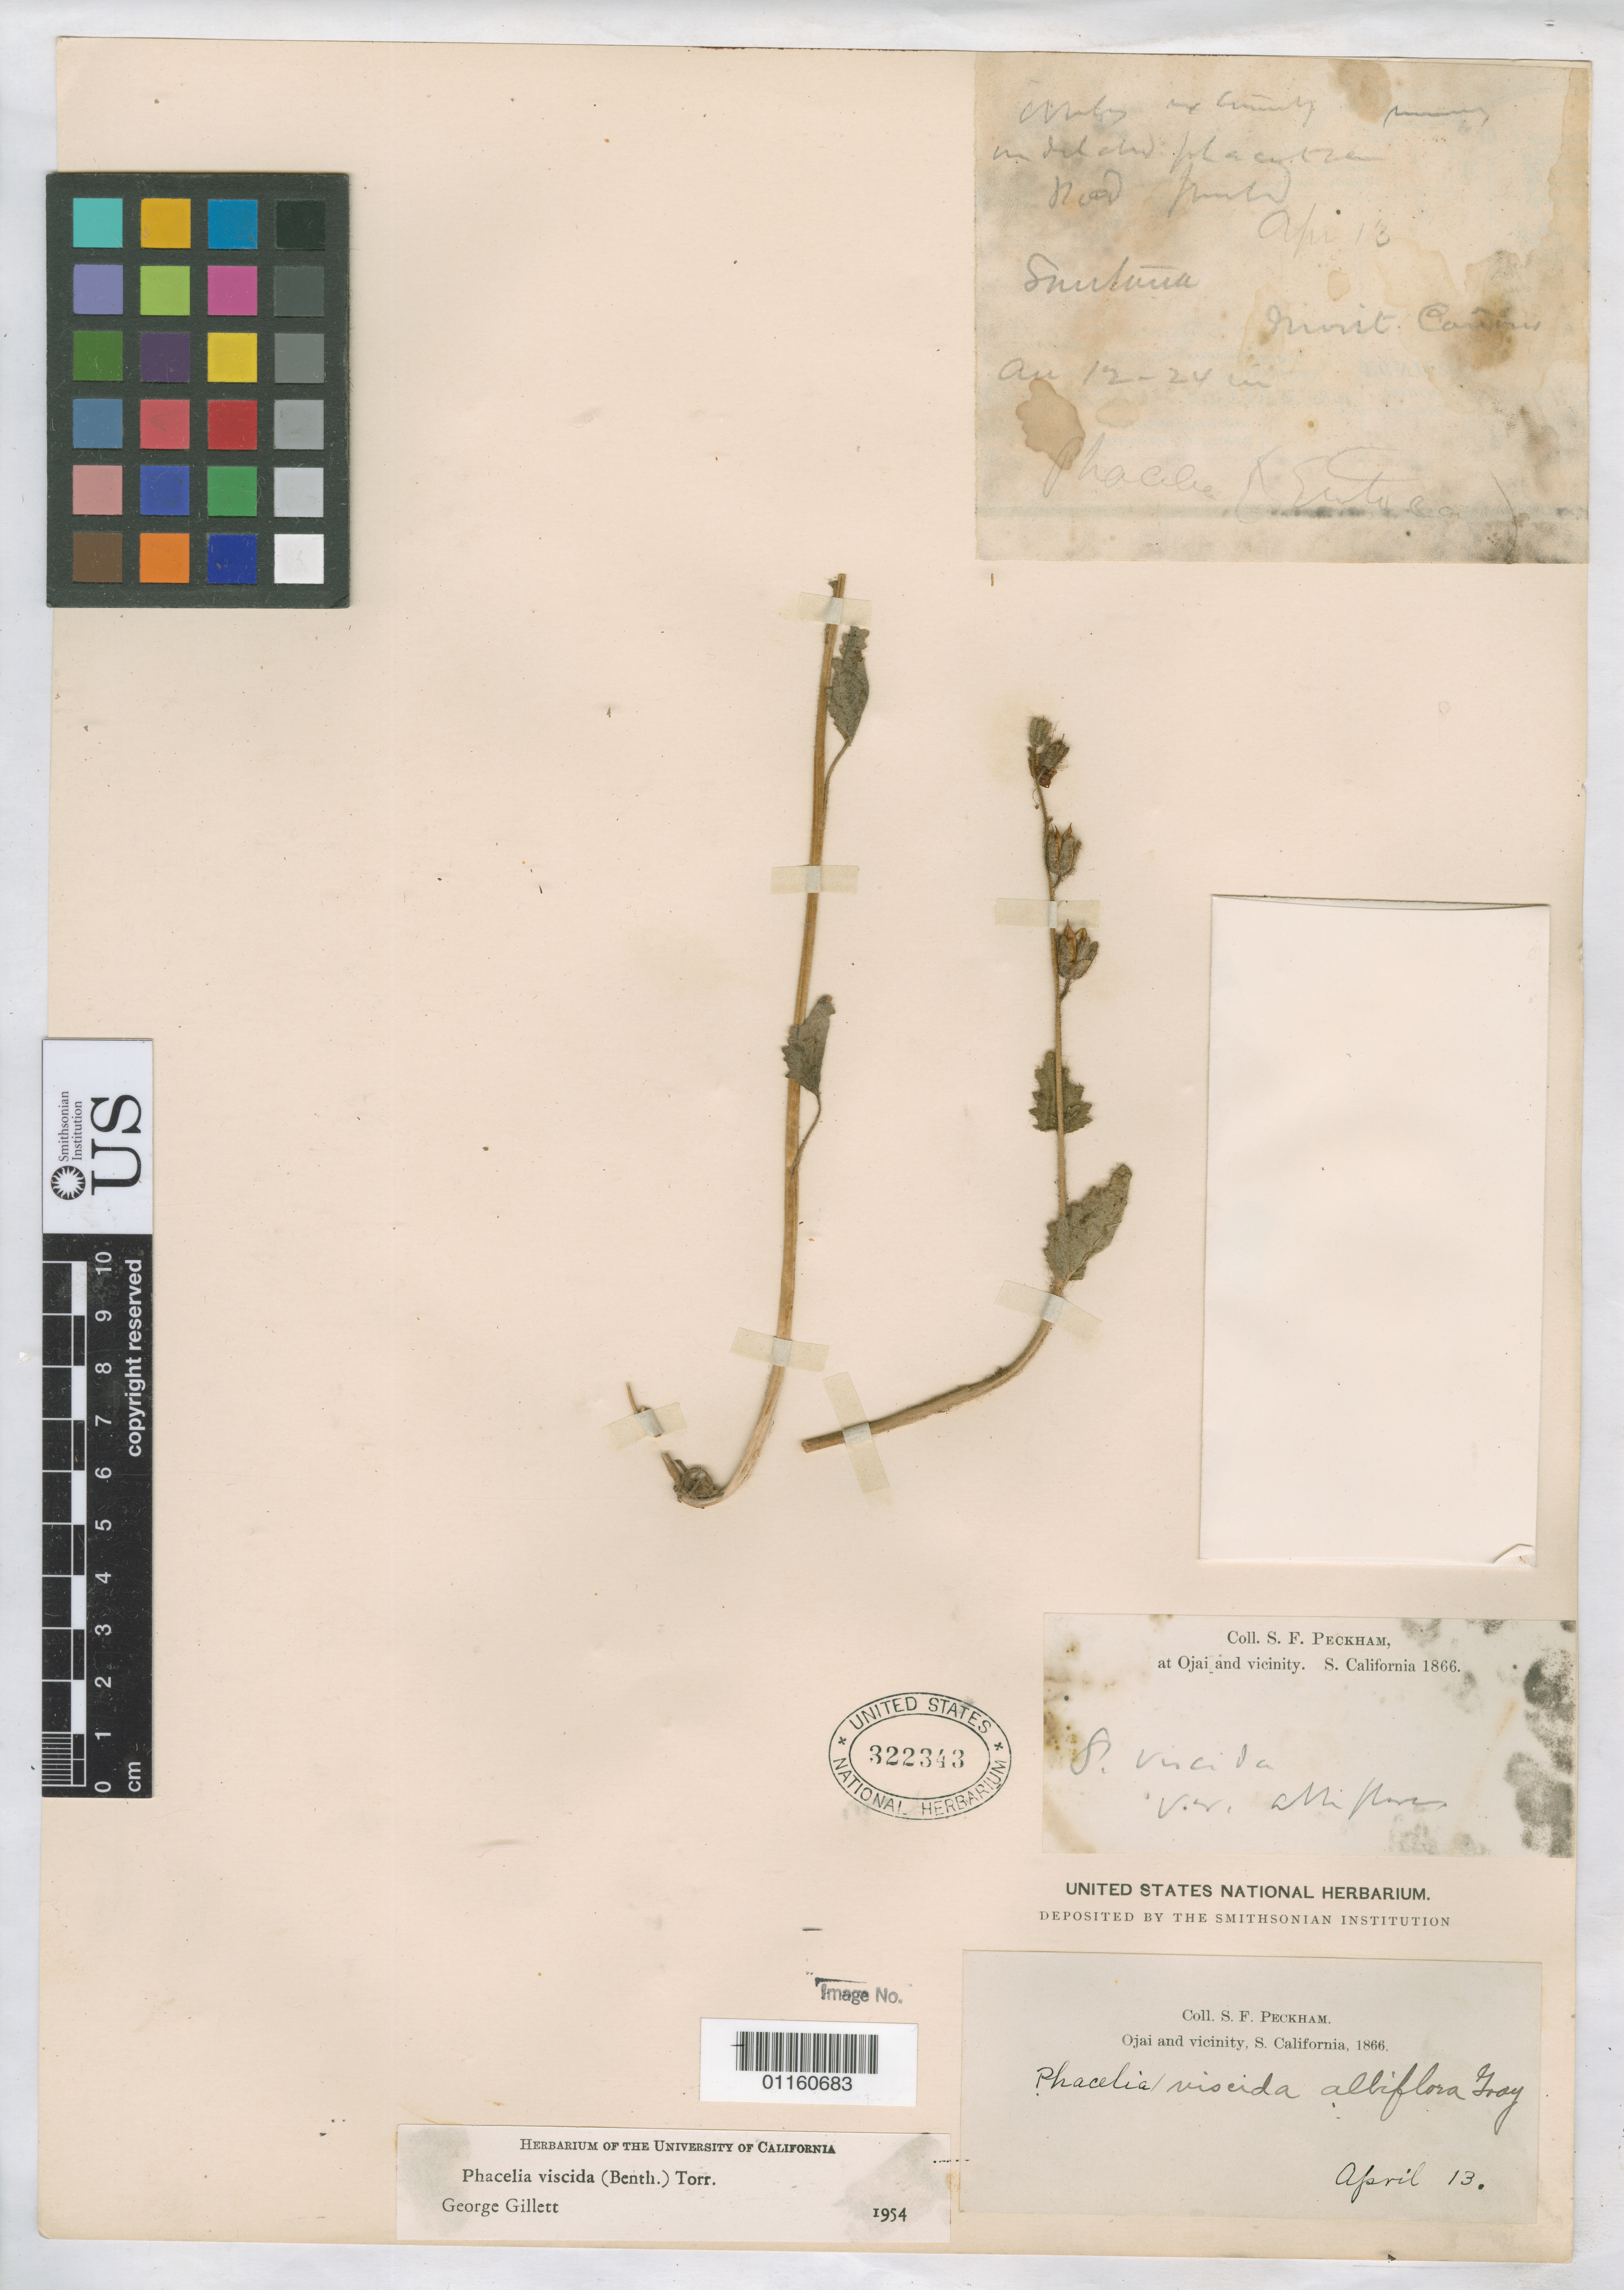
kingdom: Plantae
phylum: Tracheophyta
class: Magnoliopsida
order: Boraginales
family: Hydrophyllaceae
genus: Phacelia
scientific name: Phacelia viscida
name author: (Benth.) Torr.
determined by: Gillett, G. W.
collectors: S. Peckham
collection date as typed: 13 Apr 1866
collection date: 1866-04-13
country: United States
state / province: California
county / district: Ventura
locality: Ojai and vicinity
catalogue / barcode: US 322343